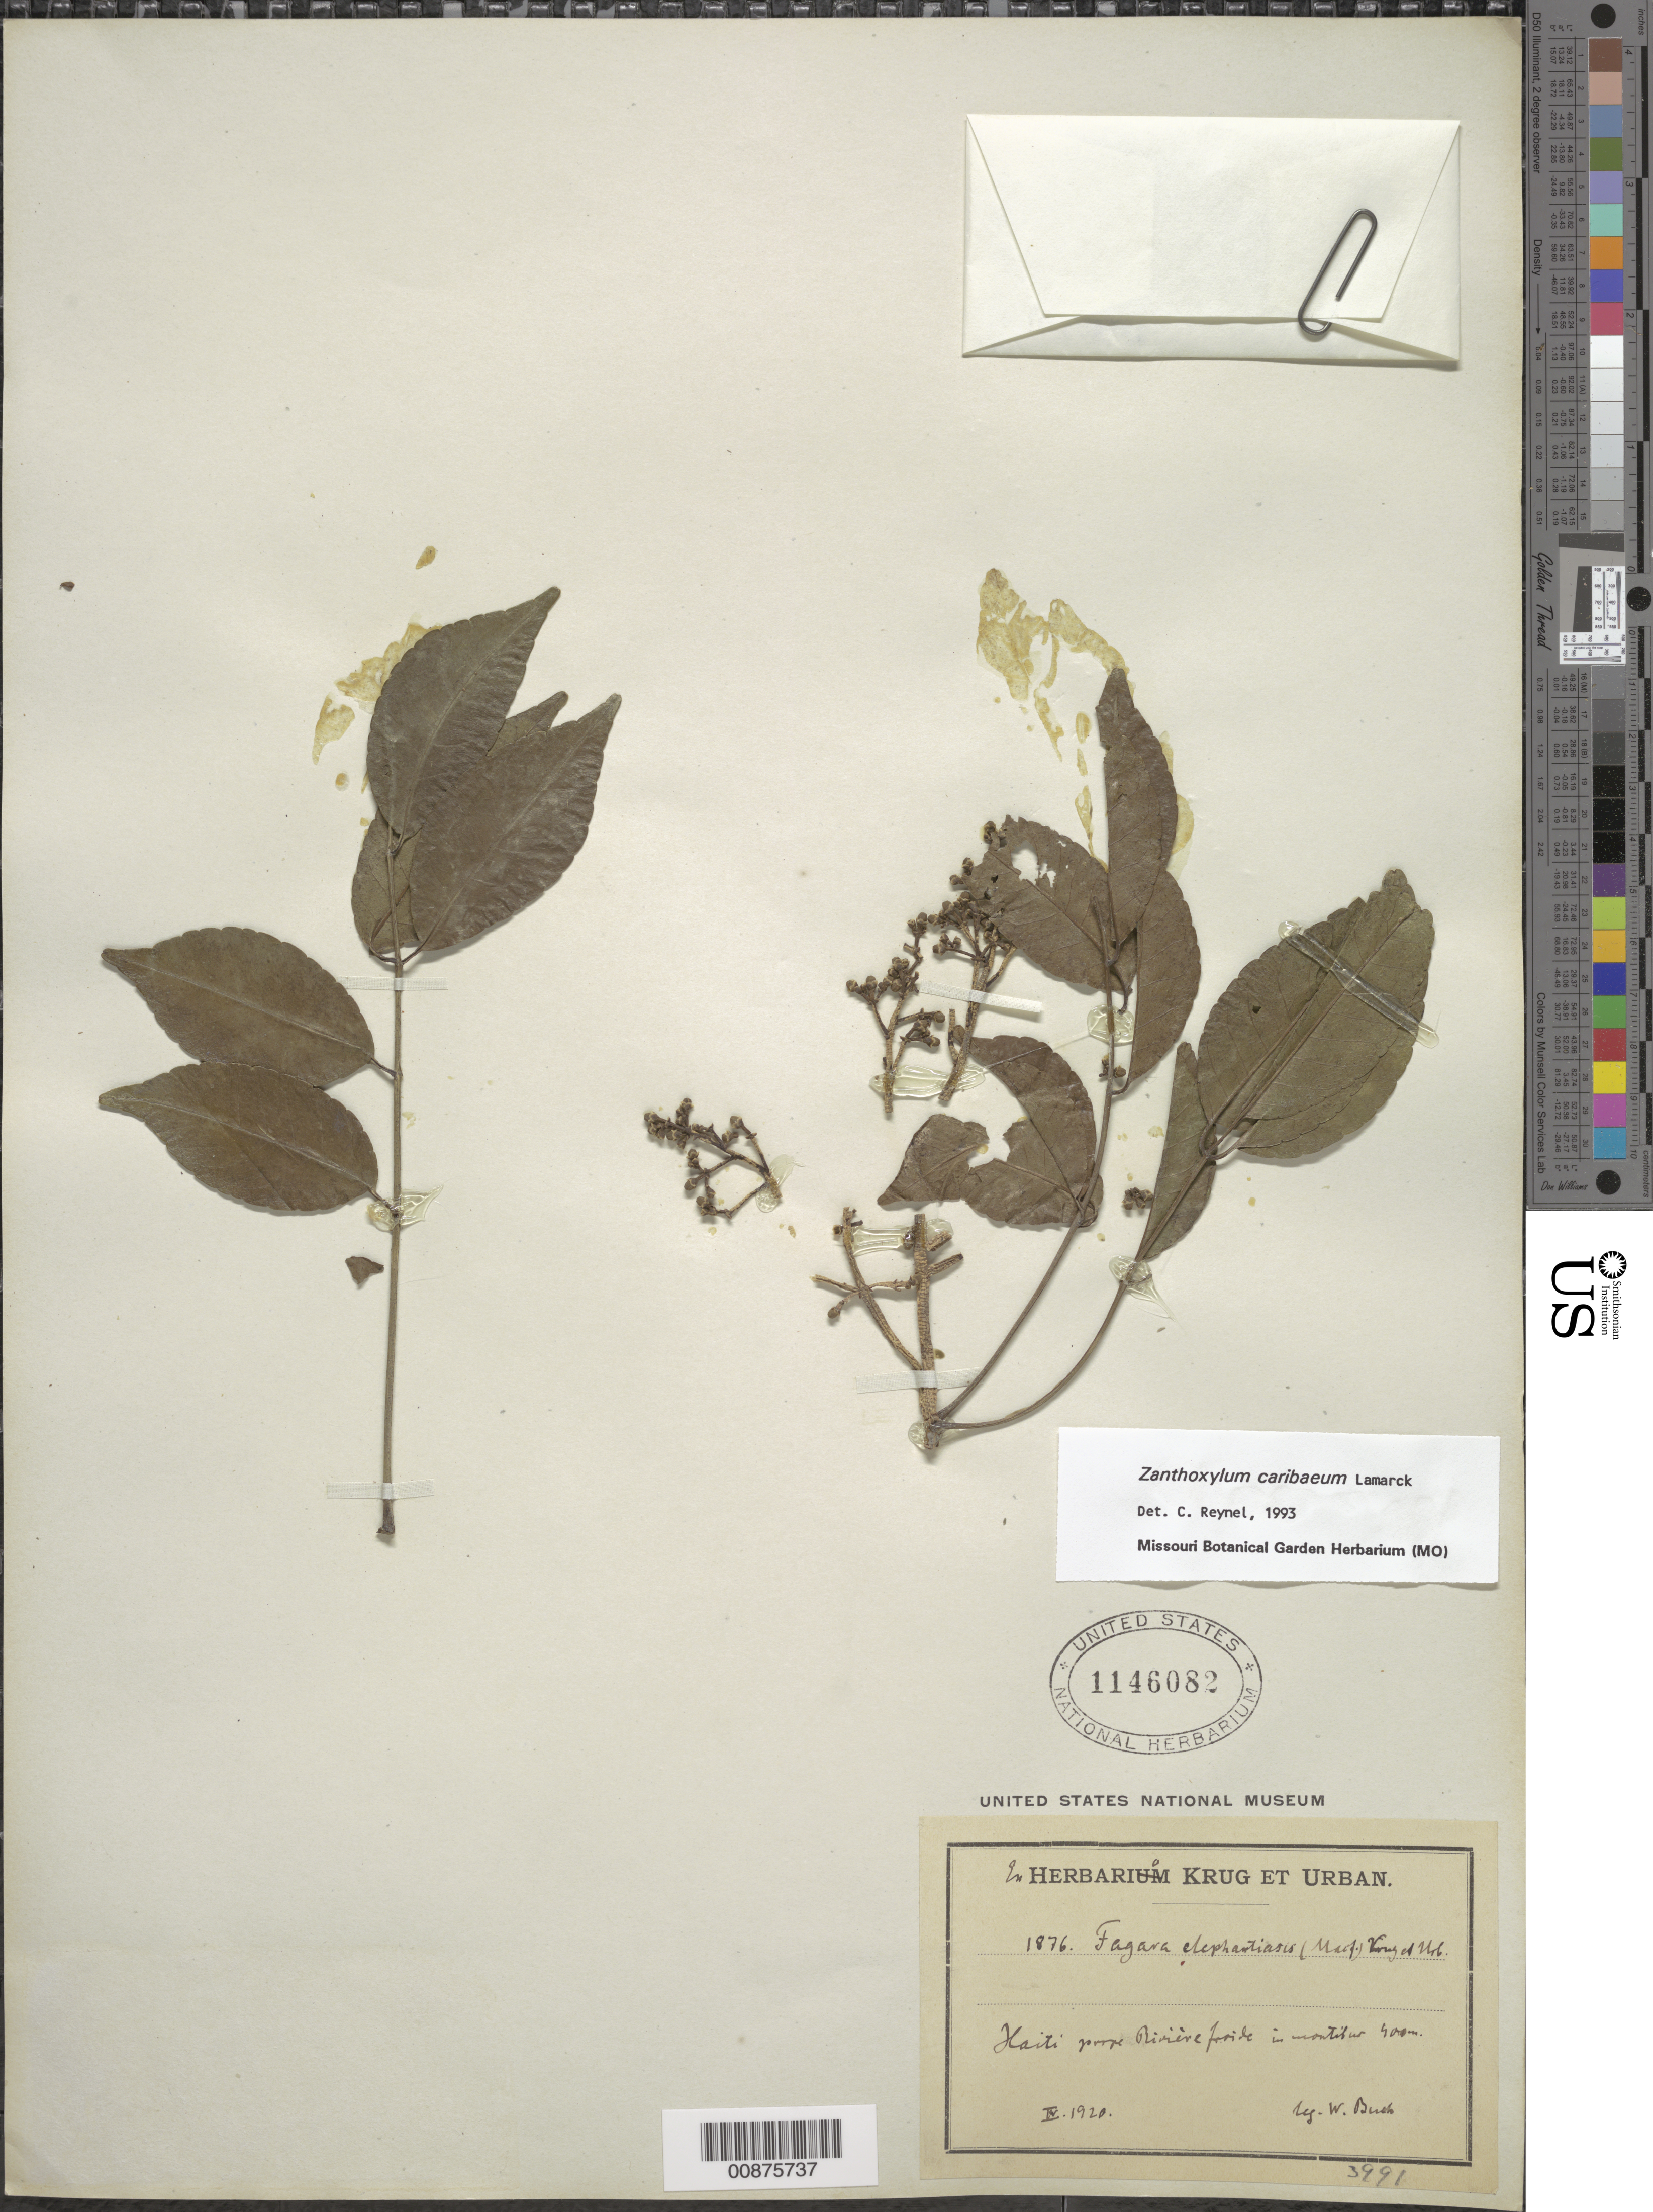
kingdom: Plantae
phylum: Tracheophyta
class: Magnoliopsida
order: Sapindales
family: Rutaceae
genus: Zanthoxylum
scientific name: Zanthoxylum caribaeum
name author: Lam.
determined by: Reynel, Carlos A., (MO), Missouri Botanical Garden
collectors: W. Bush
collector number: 1876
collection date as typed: Apr 1920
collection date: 1920-04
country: Haiti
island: Hispaniola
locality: Rivière "Froide"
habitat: In "montibus"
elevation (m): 400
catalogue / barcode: US 1146082